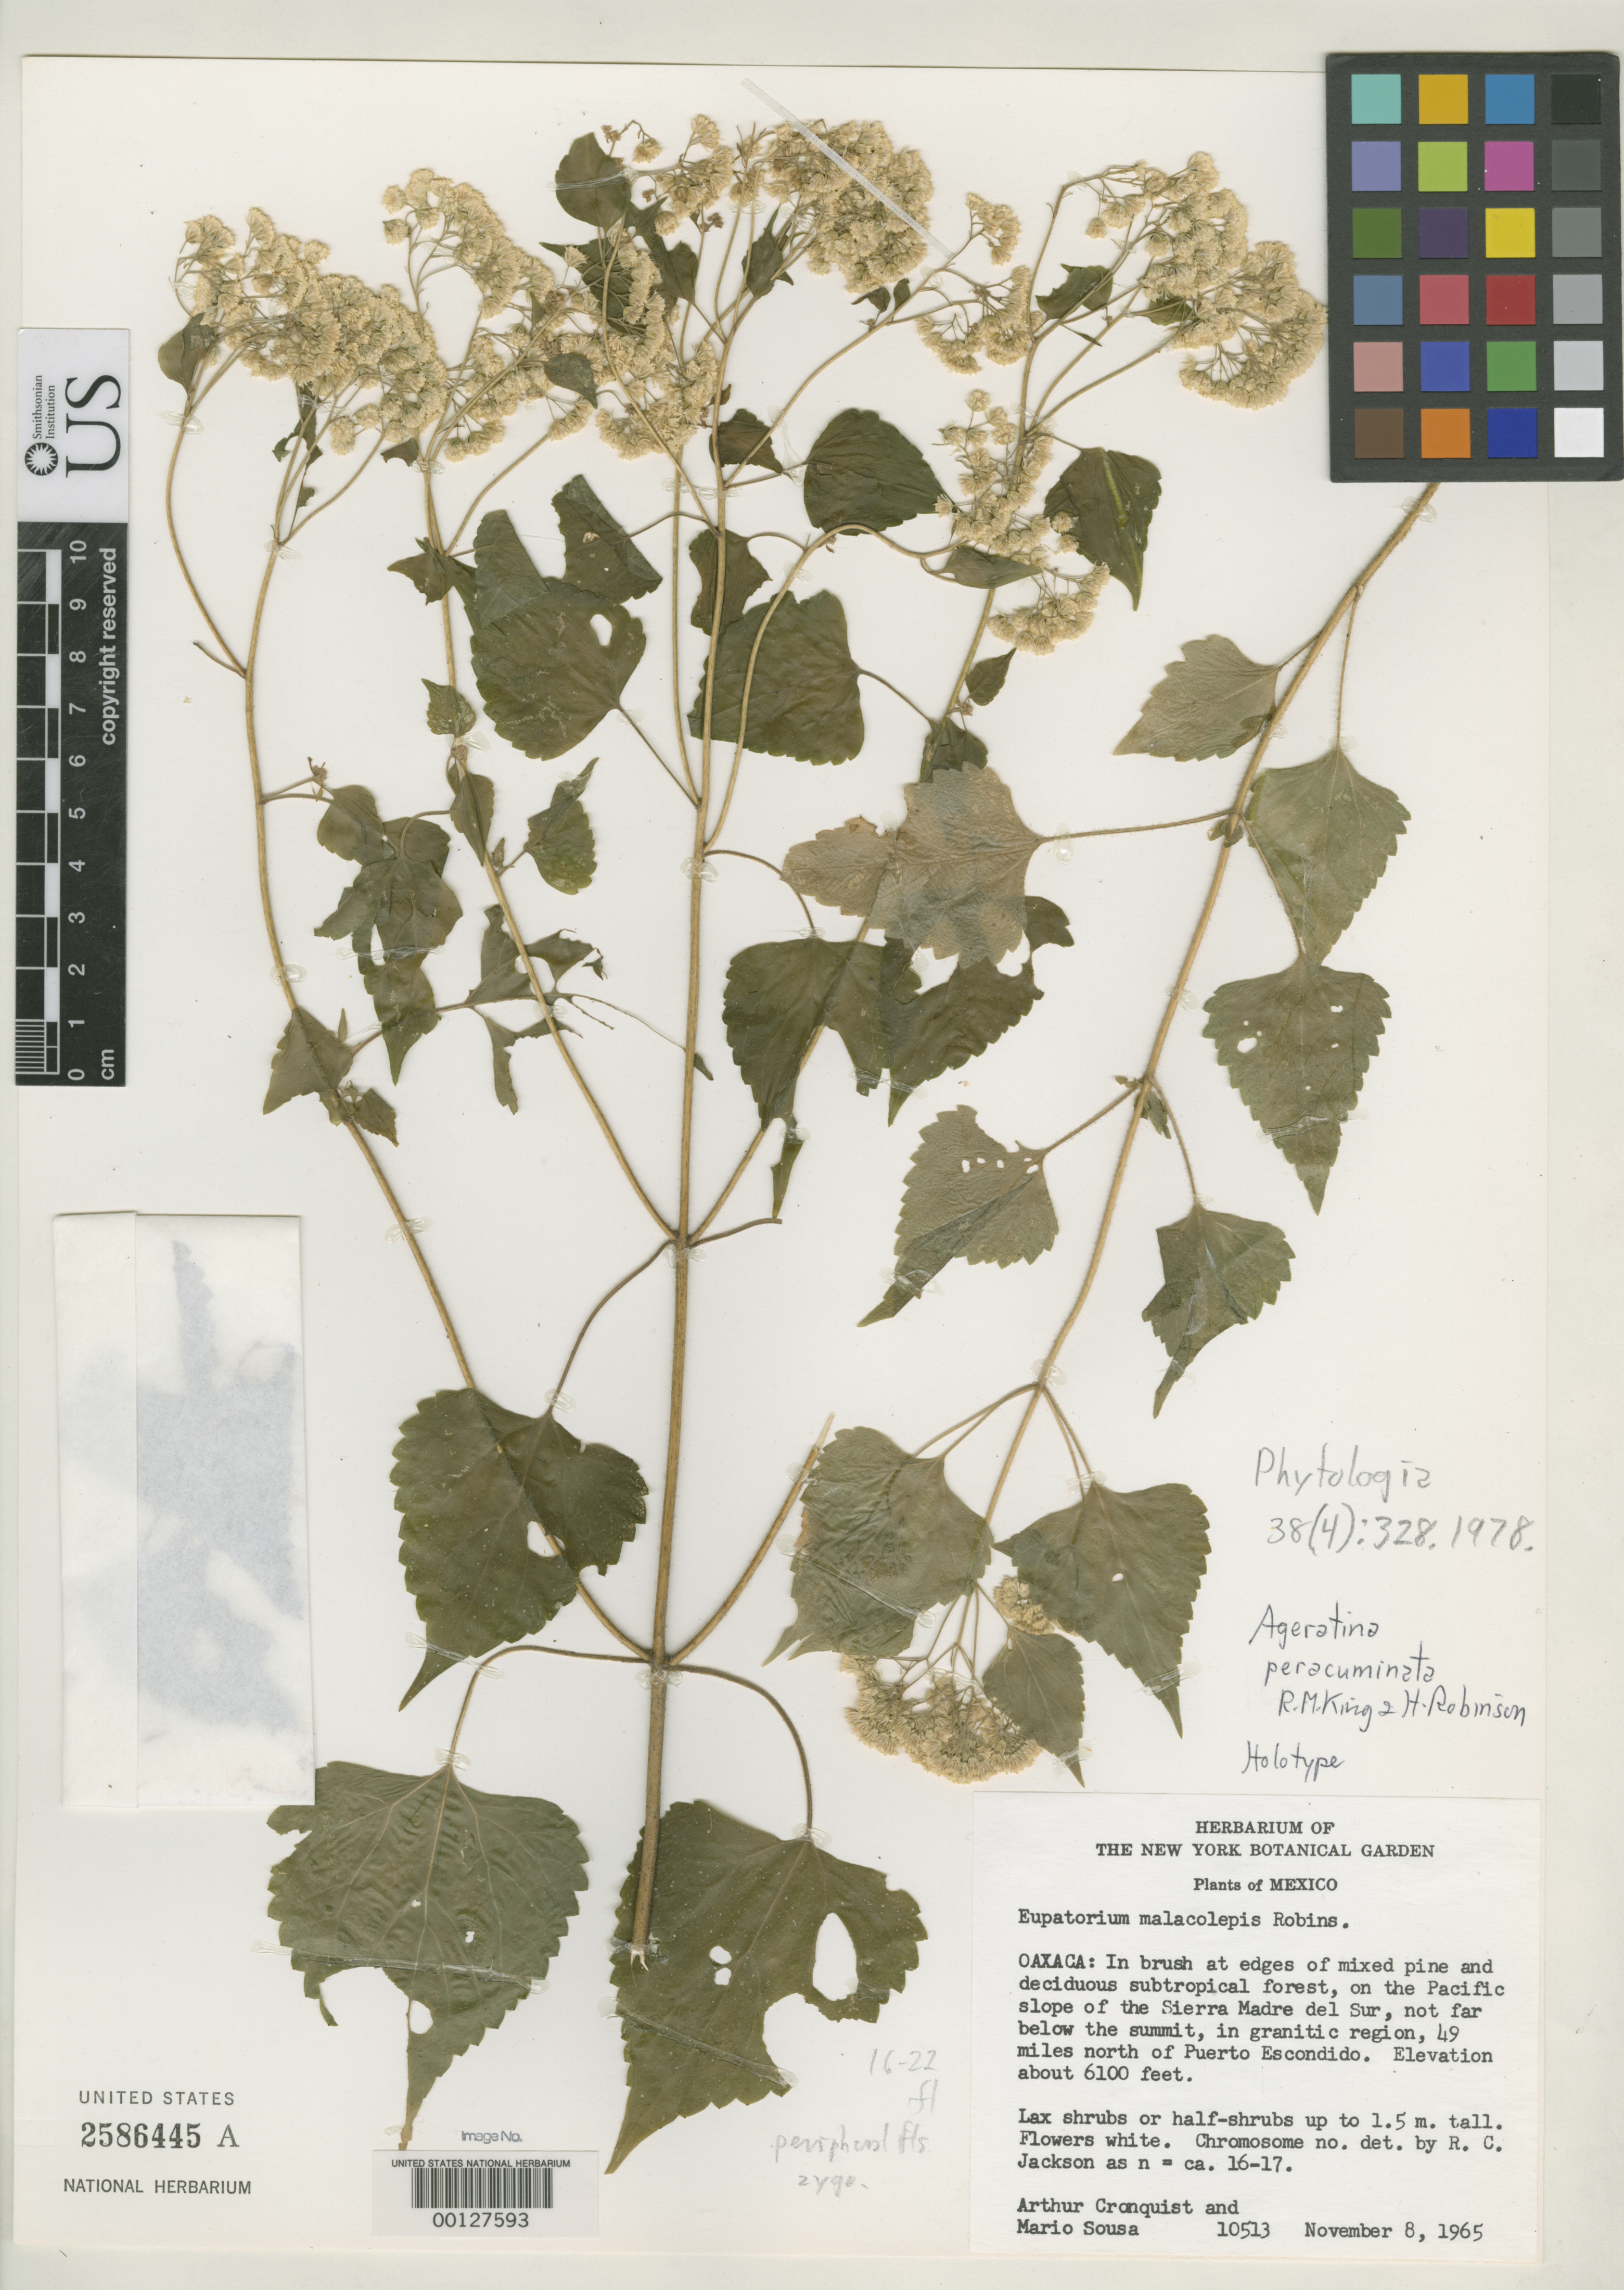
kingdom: Plantae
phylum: Tracheophyta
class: Magnoliopsida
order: Asterales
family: Asteraceae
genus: Ageratina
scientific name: Ageratina peracuminata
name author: R.M. King & H. Rob.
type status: Holotype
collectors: A. J. Cronquist & M. Souza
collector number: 10513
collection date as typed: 08 Nov 1965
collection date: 1965-11-08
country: Mexico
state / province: Oaxaca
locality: Sierra Madre del Sur, 49 miles N of Puerto Escondido.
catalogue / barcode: US 2586445A